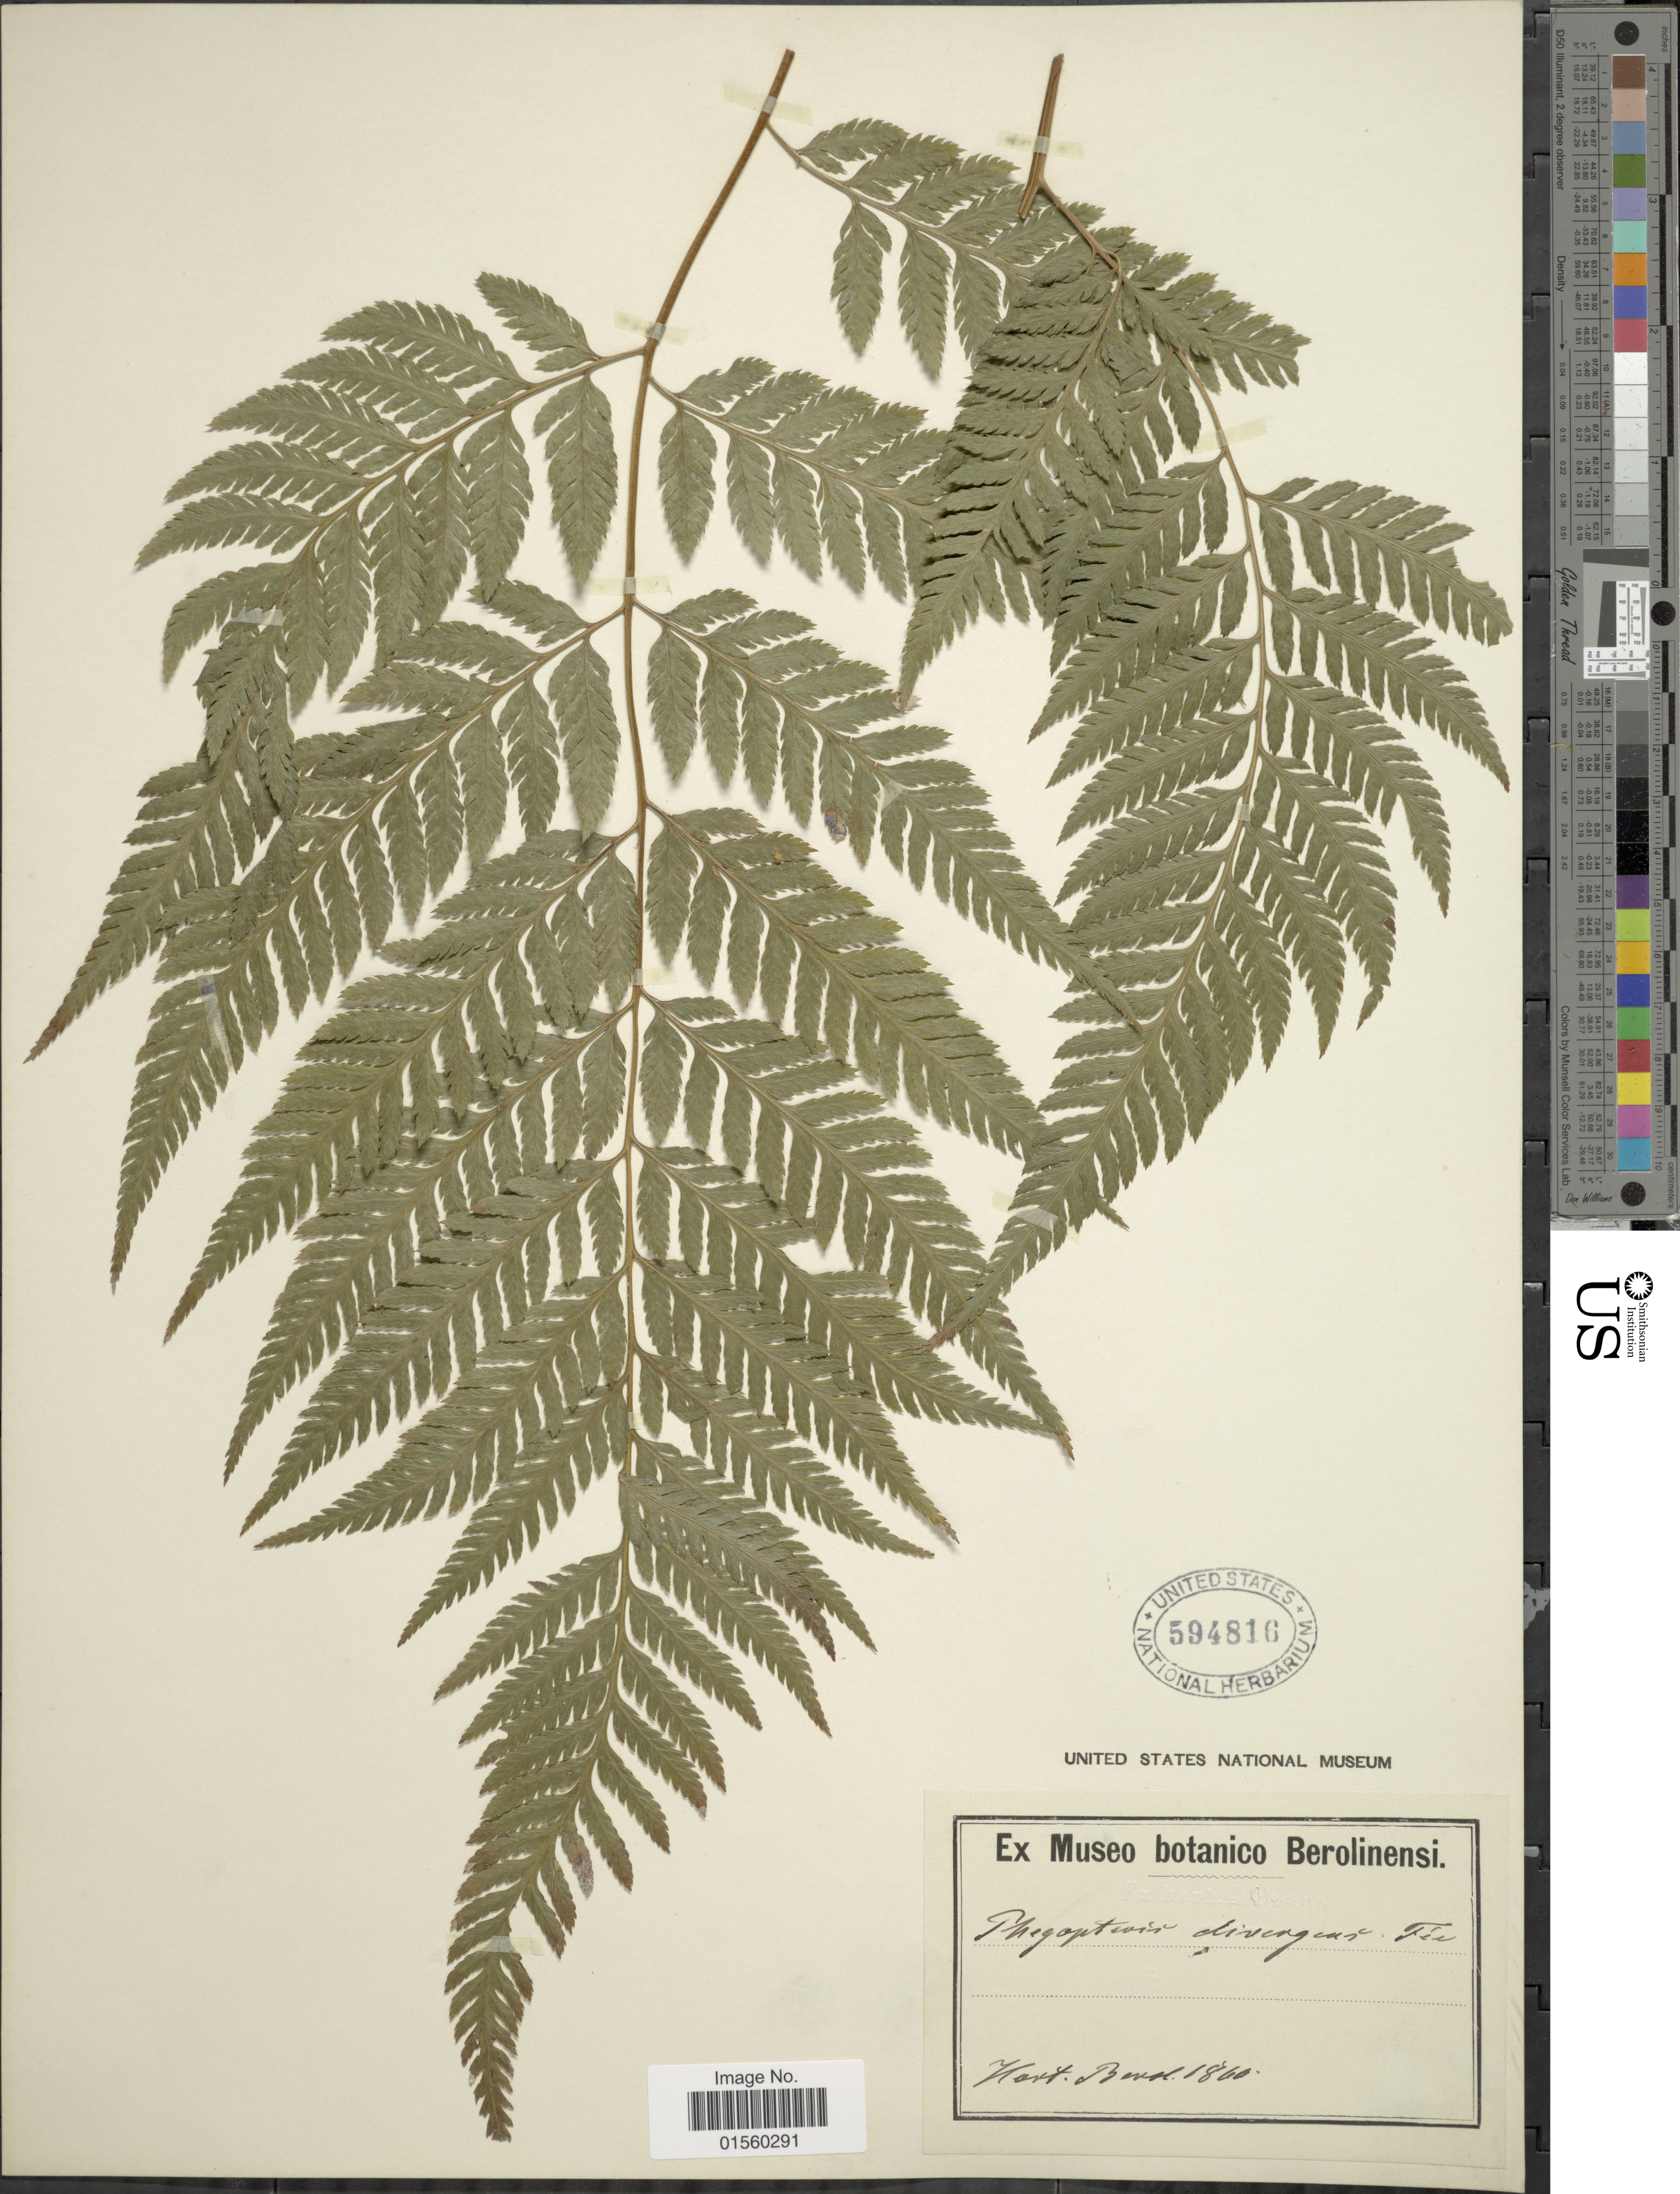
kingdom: Plantae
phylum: Tracheophyta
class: Polypodiopsida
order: Polypodiales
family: Dryopteridaceae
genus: Parapolystichum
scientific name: Parapolystichum effusum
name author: (Sw.) Ching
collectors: ex Museo Botanico Berolinensi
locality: Hort. Berol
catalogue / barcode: US 594816